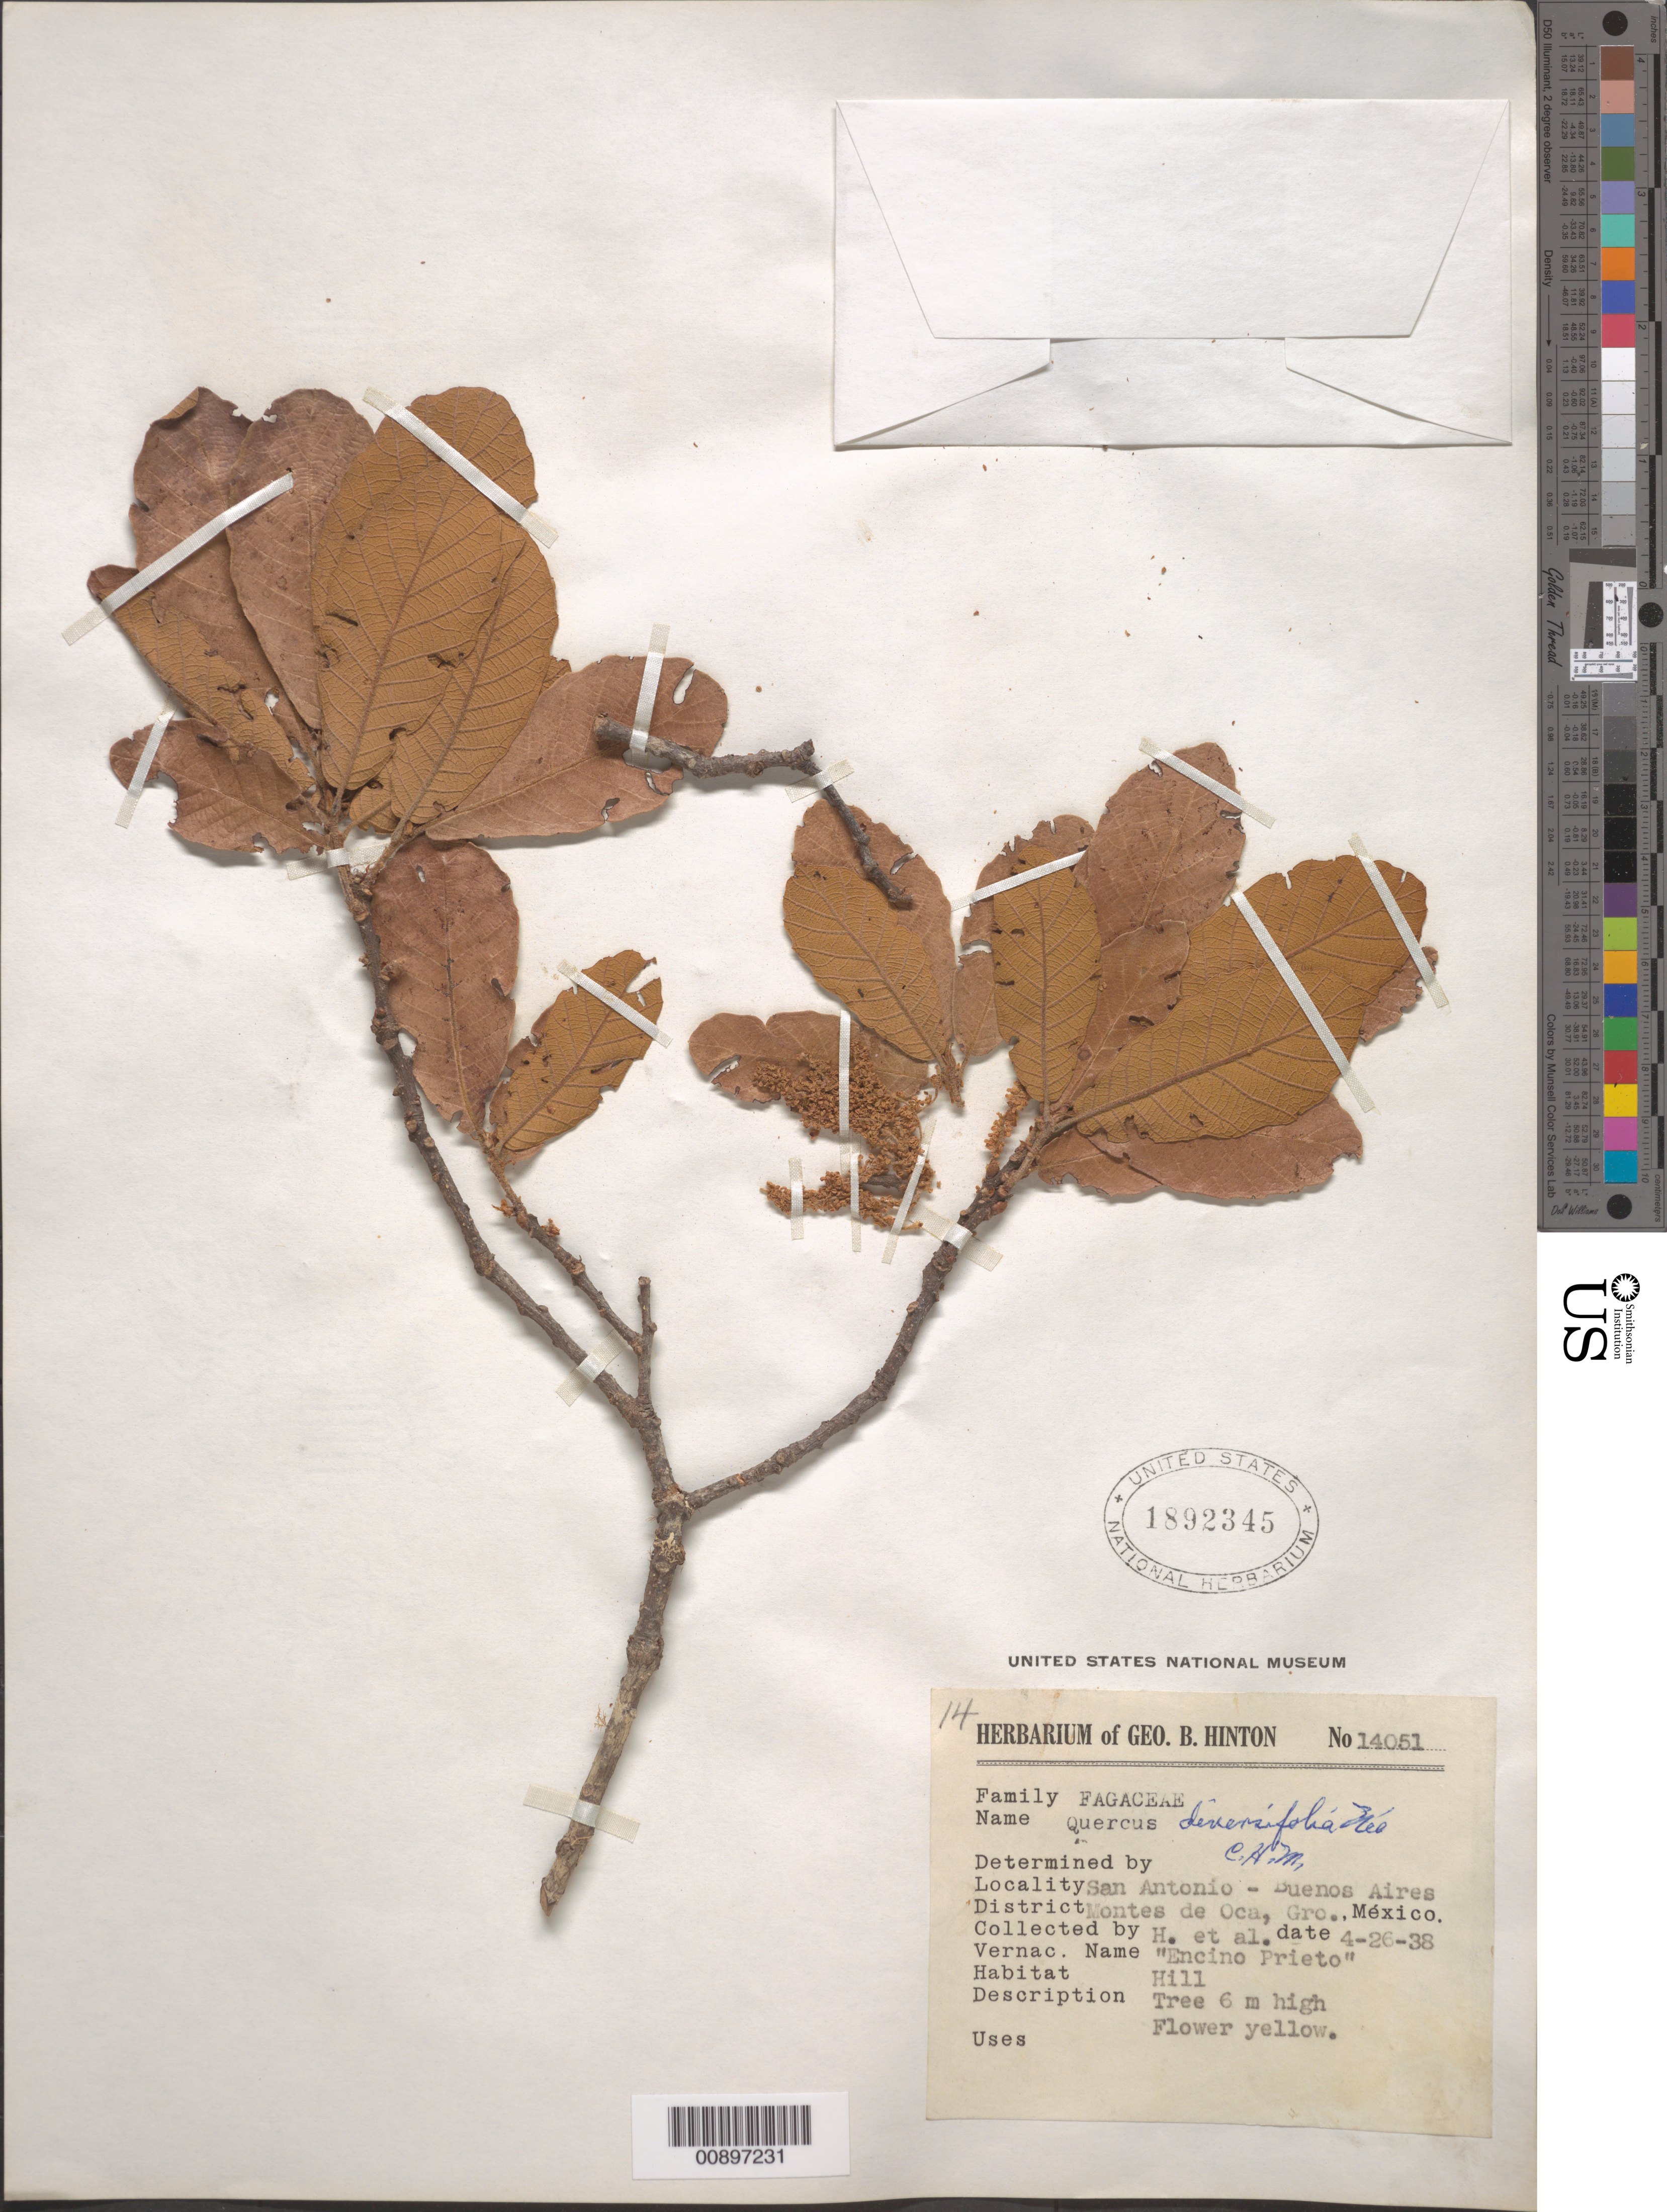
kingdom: Plantae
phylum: Tracheophyta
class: Magnoliopsida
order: Fagales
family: Fagaceae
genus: Quercus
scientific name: Quercus diversifolia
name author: Née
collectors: G. B. Hinton & et al.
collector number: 14051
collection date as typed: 26 Apr 1938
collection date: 1938-04-26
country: Mexico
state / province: Guerrero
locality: San Antonio - Buenos Aires, District Montes de Oca, Guerrero.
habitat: Hill.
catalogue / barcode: US 1892345